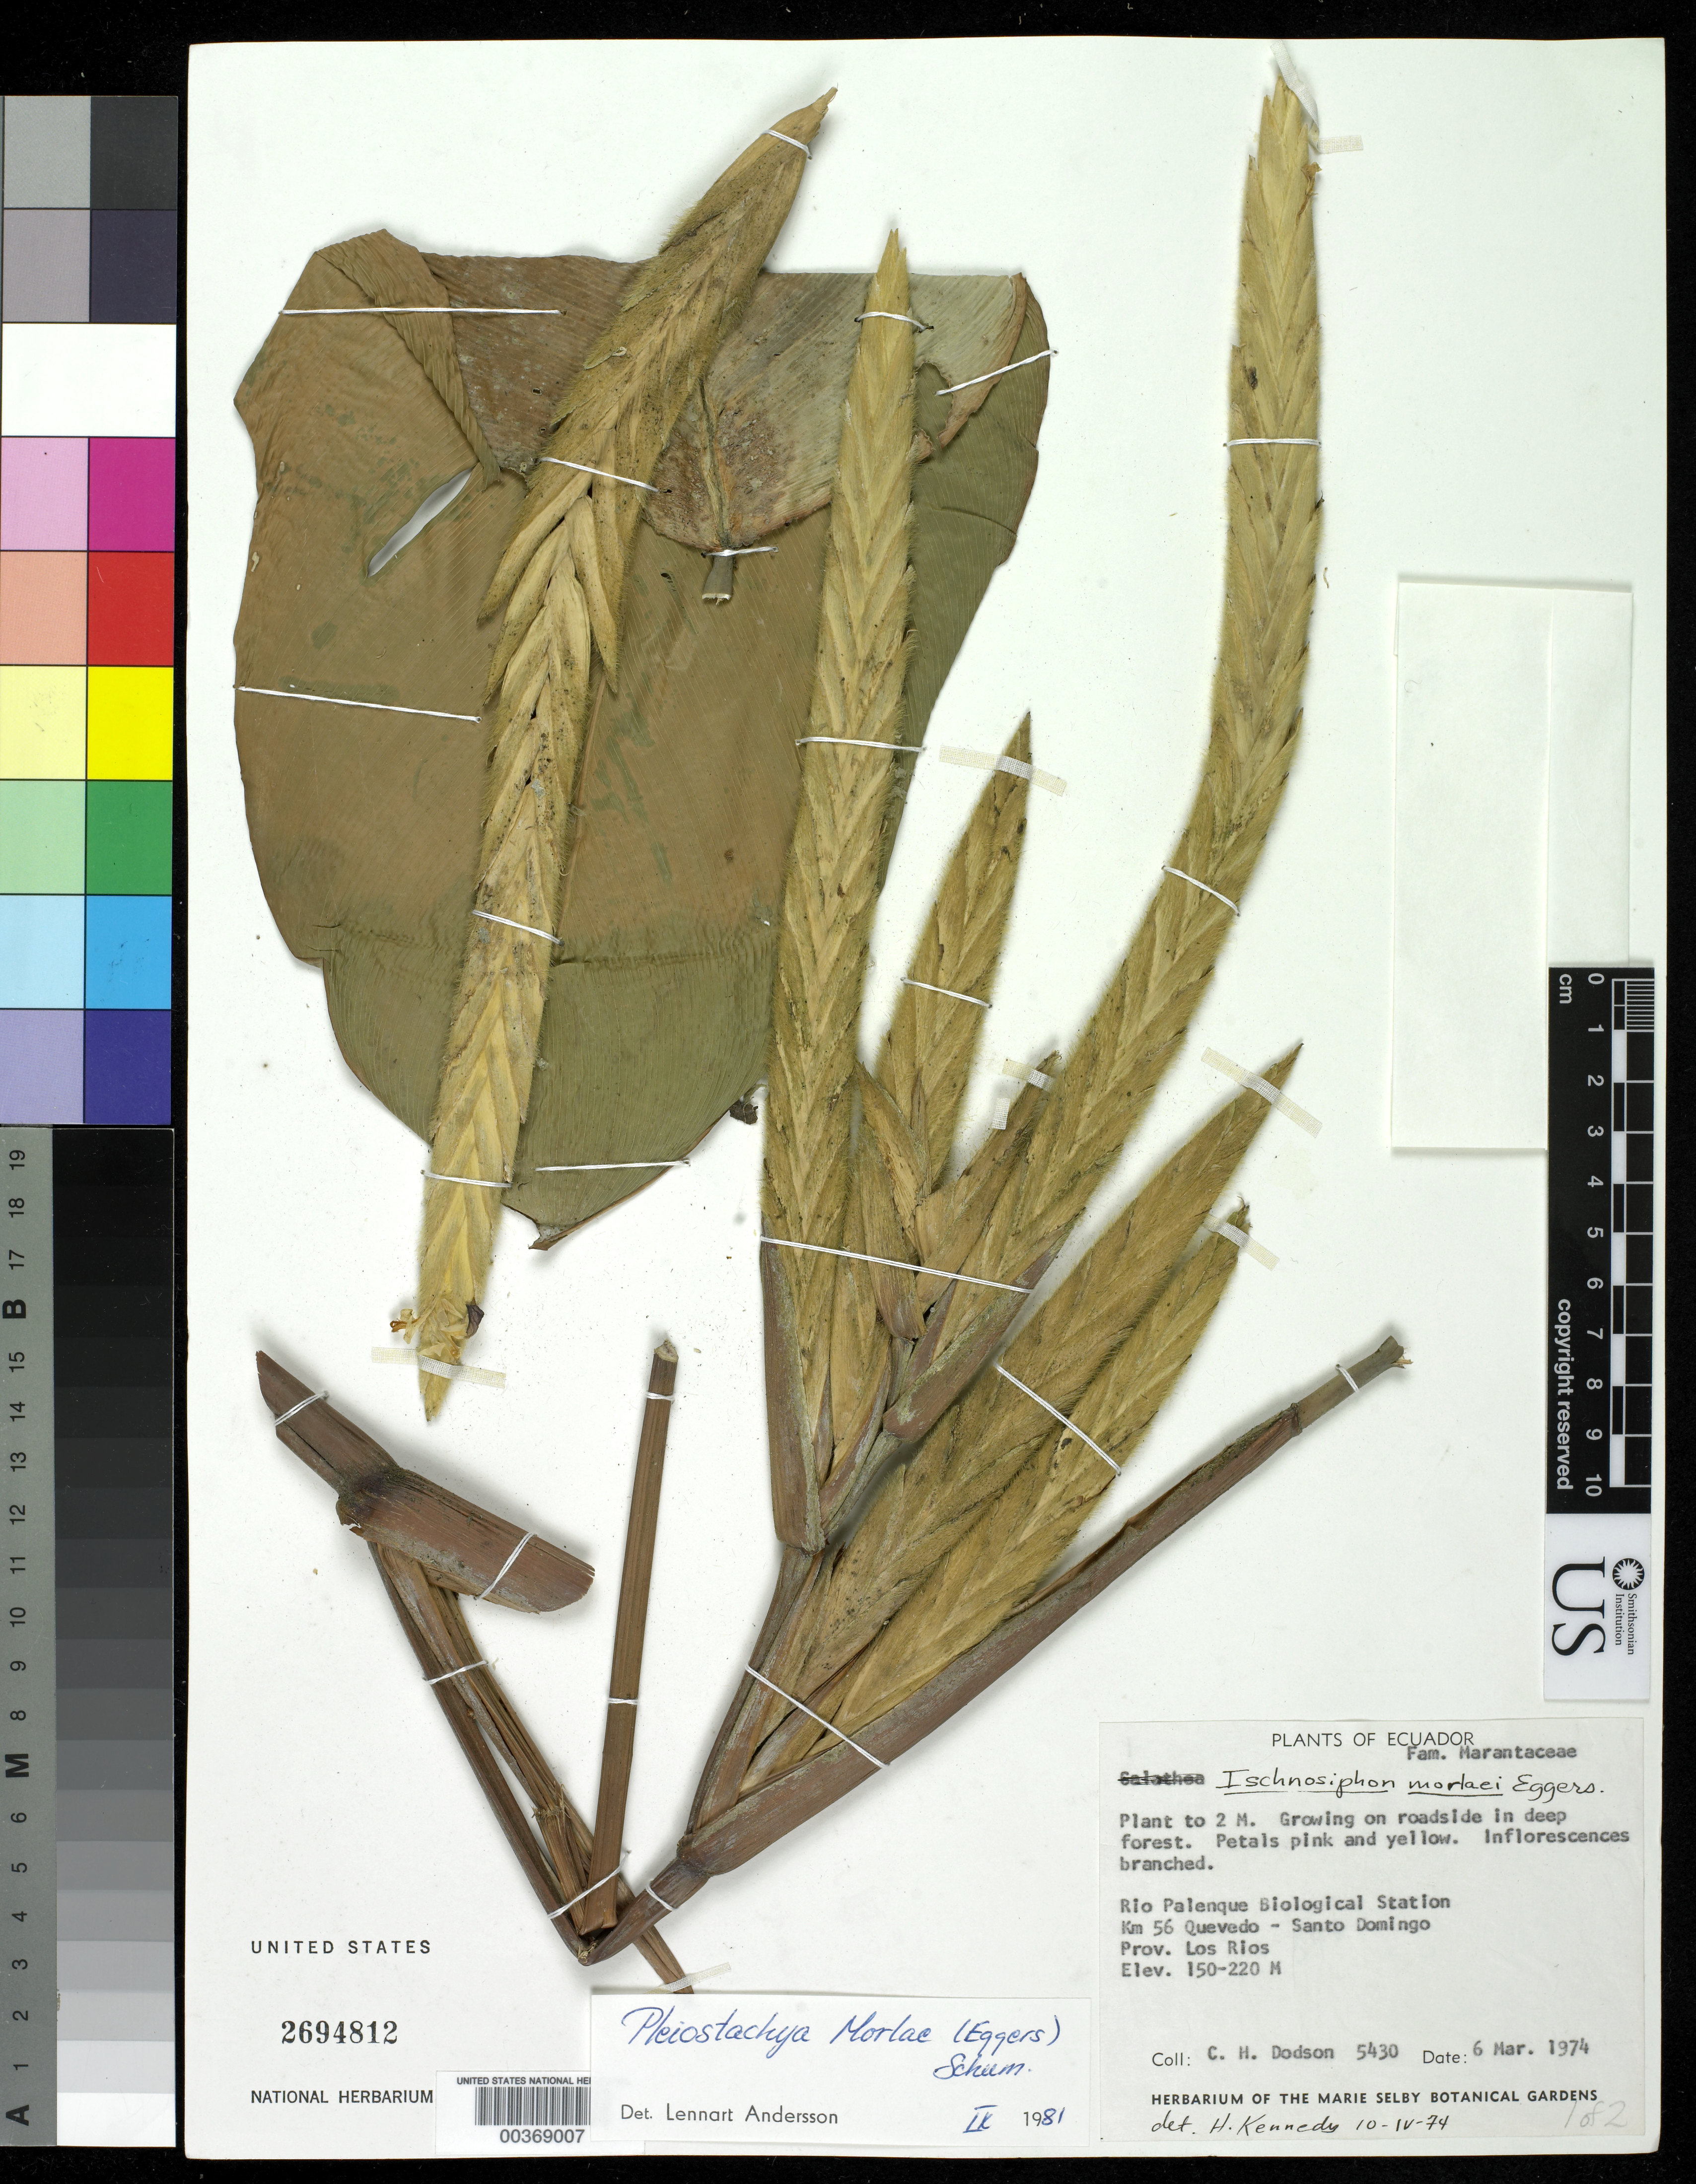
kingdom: Plantae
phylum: Tracheophyta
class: Liliopsida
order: Zingiberales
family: Marantaceae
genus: Pleiostachya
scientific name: Pleiostachya morlaei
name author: (Eggers) K. Schum.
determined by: Andersson, [Bengt] Lennart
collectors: C. H. Dodson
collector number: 5430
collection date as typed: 06 Mar 1974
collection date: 1974-03-06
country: Ecuador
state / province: Los Ríos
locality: Rio palenque biol station, km 56 Quevedo - Santo Domingo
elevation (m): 150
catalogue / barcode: US 2694812